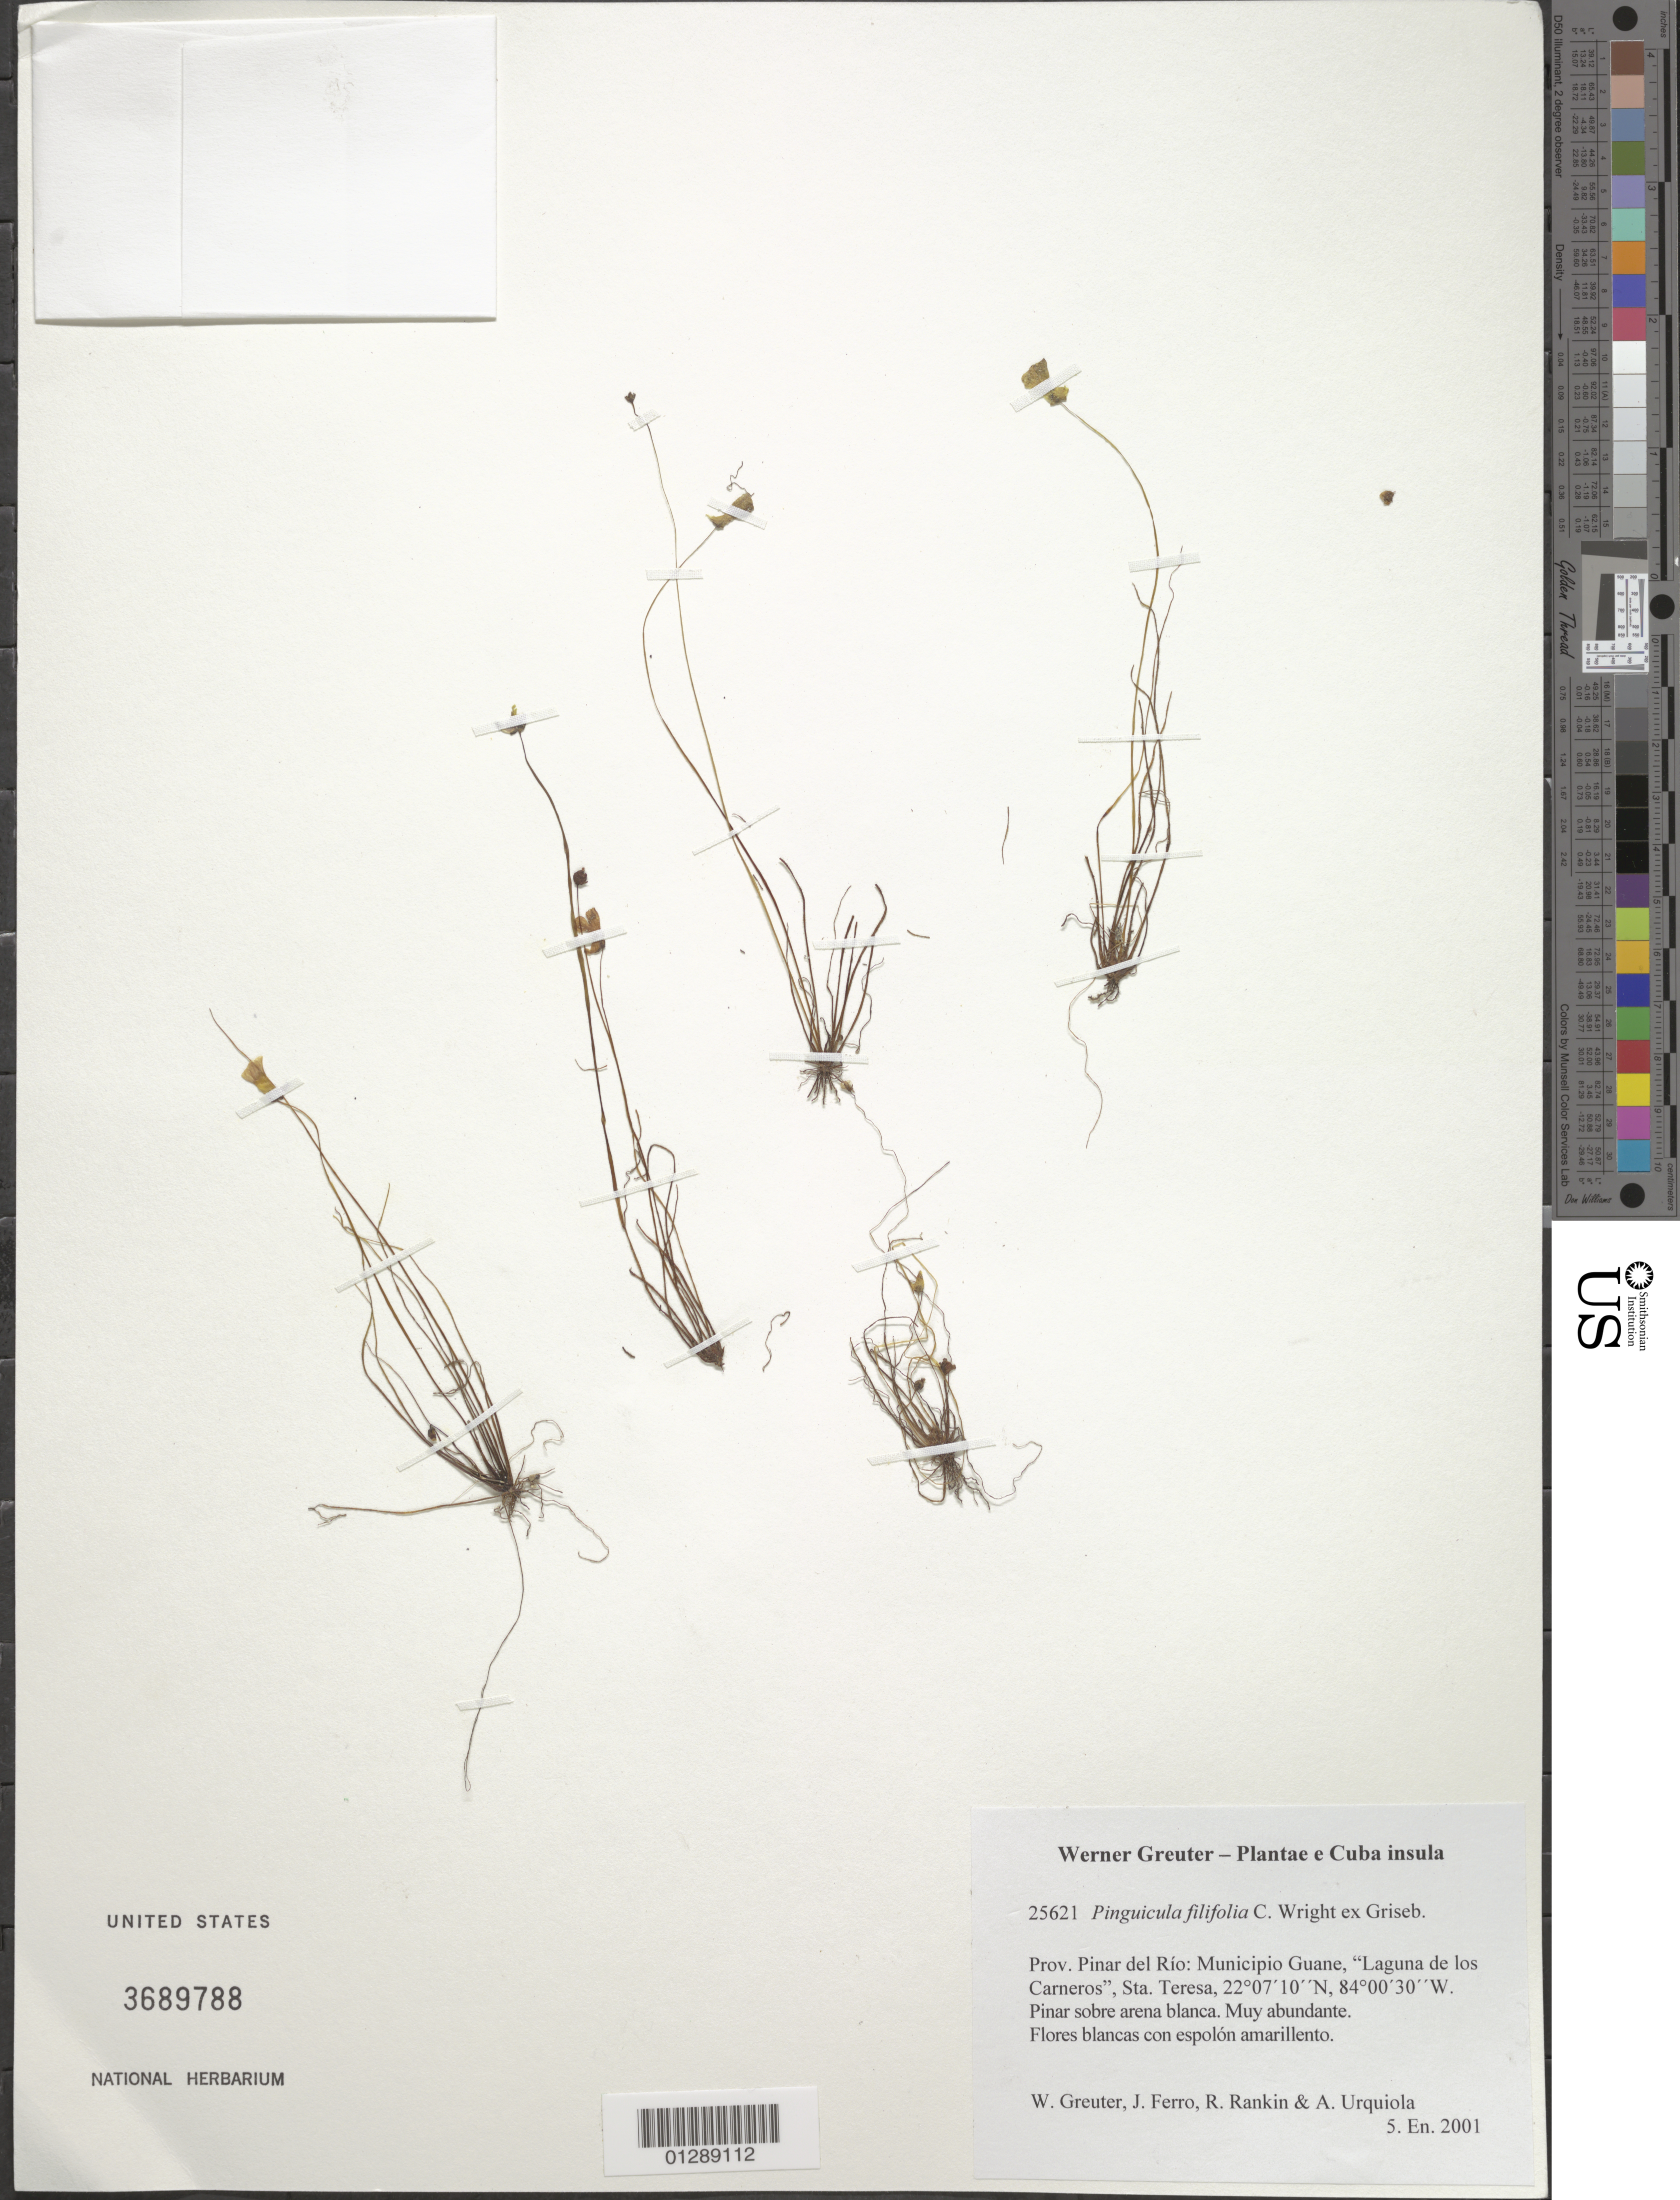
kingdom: Plantae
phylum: Tracheophyta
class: Magnoliopsida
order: Lamiales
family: Lentibulariaceae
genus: Pinguicula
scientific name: Pinguicula filifolia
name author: C. Wright ex Griseb.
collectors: W. R. Greuter, J. Ferro, R. Rankin Rodriguez & A. Urquiola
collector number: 25621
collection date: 2001-01-05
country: Cuba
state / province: Pinar del Rio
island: Cuba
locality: Municipio Guane, "Laguna de los Carneros", Sta. Teresa.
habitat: Pinar sobre arena blanca. Muy abundante.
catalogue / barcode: US 3689788